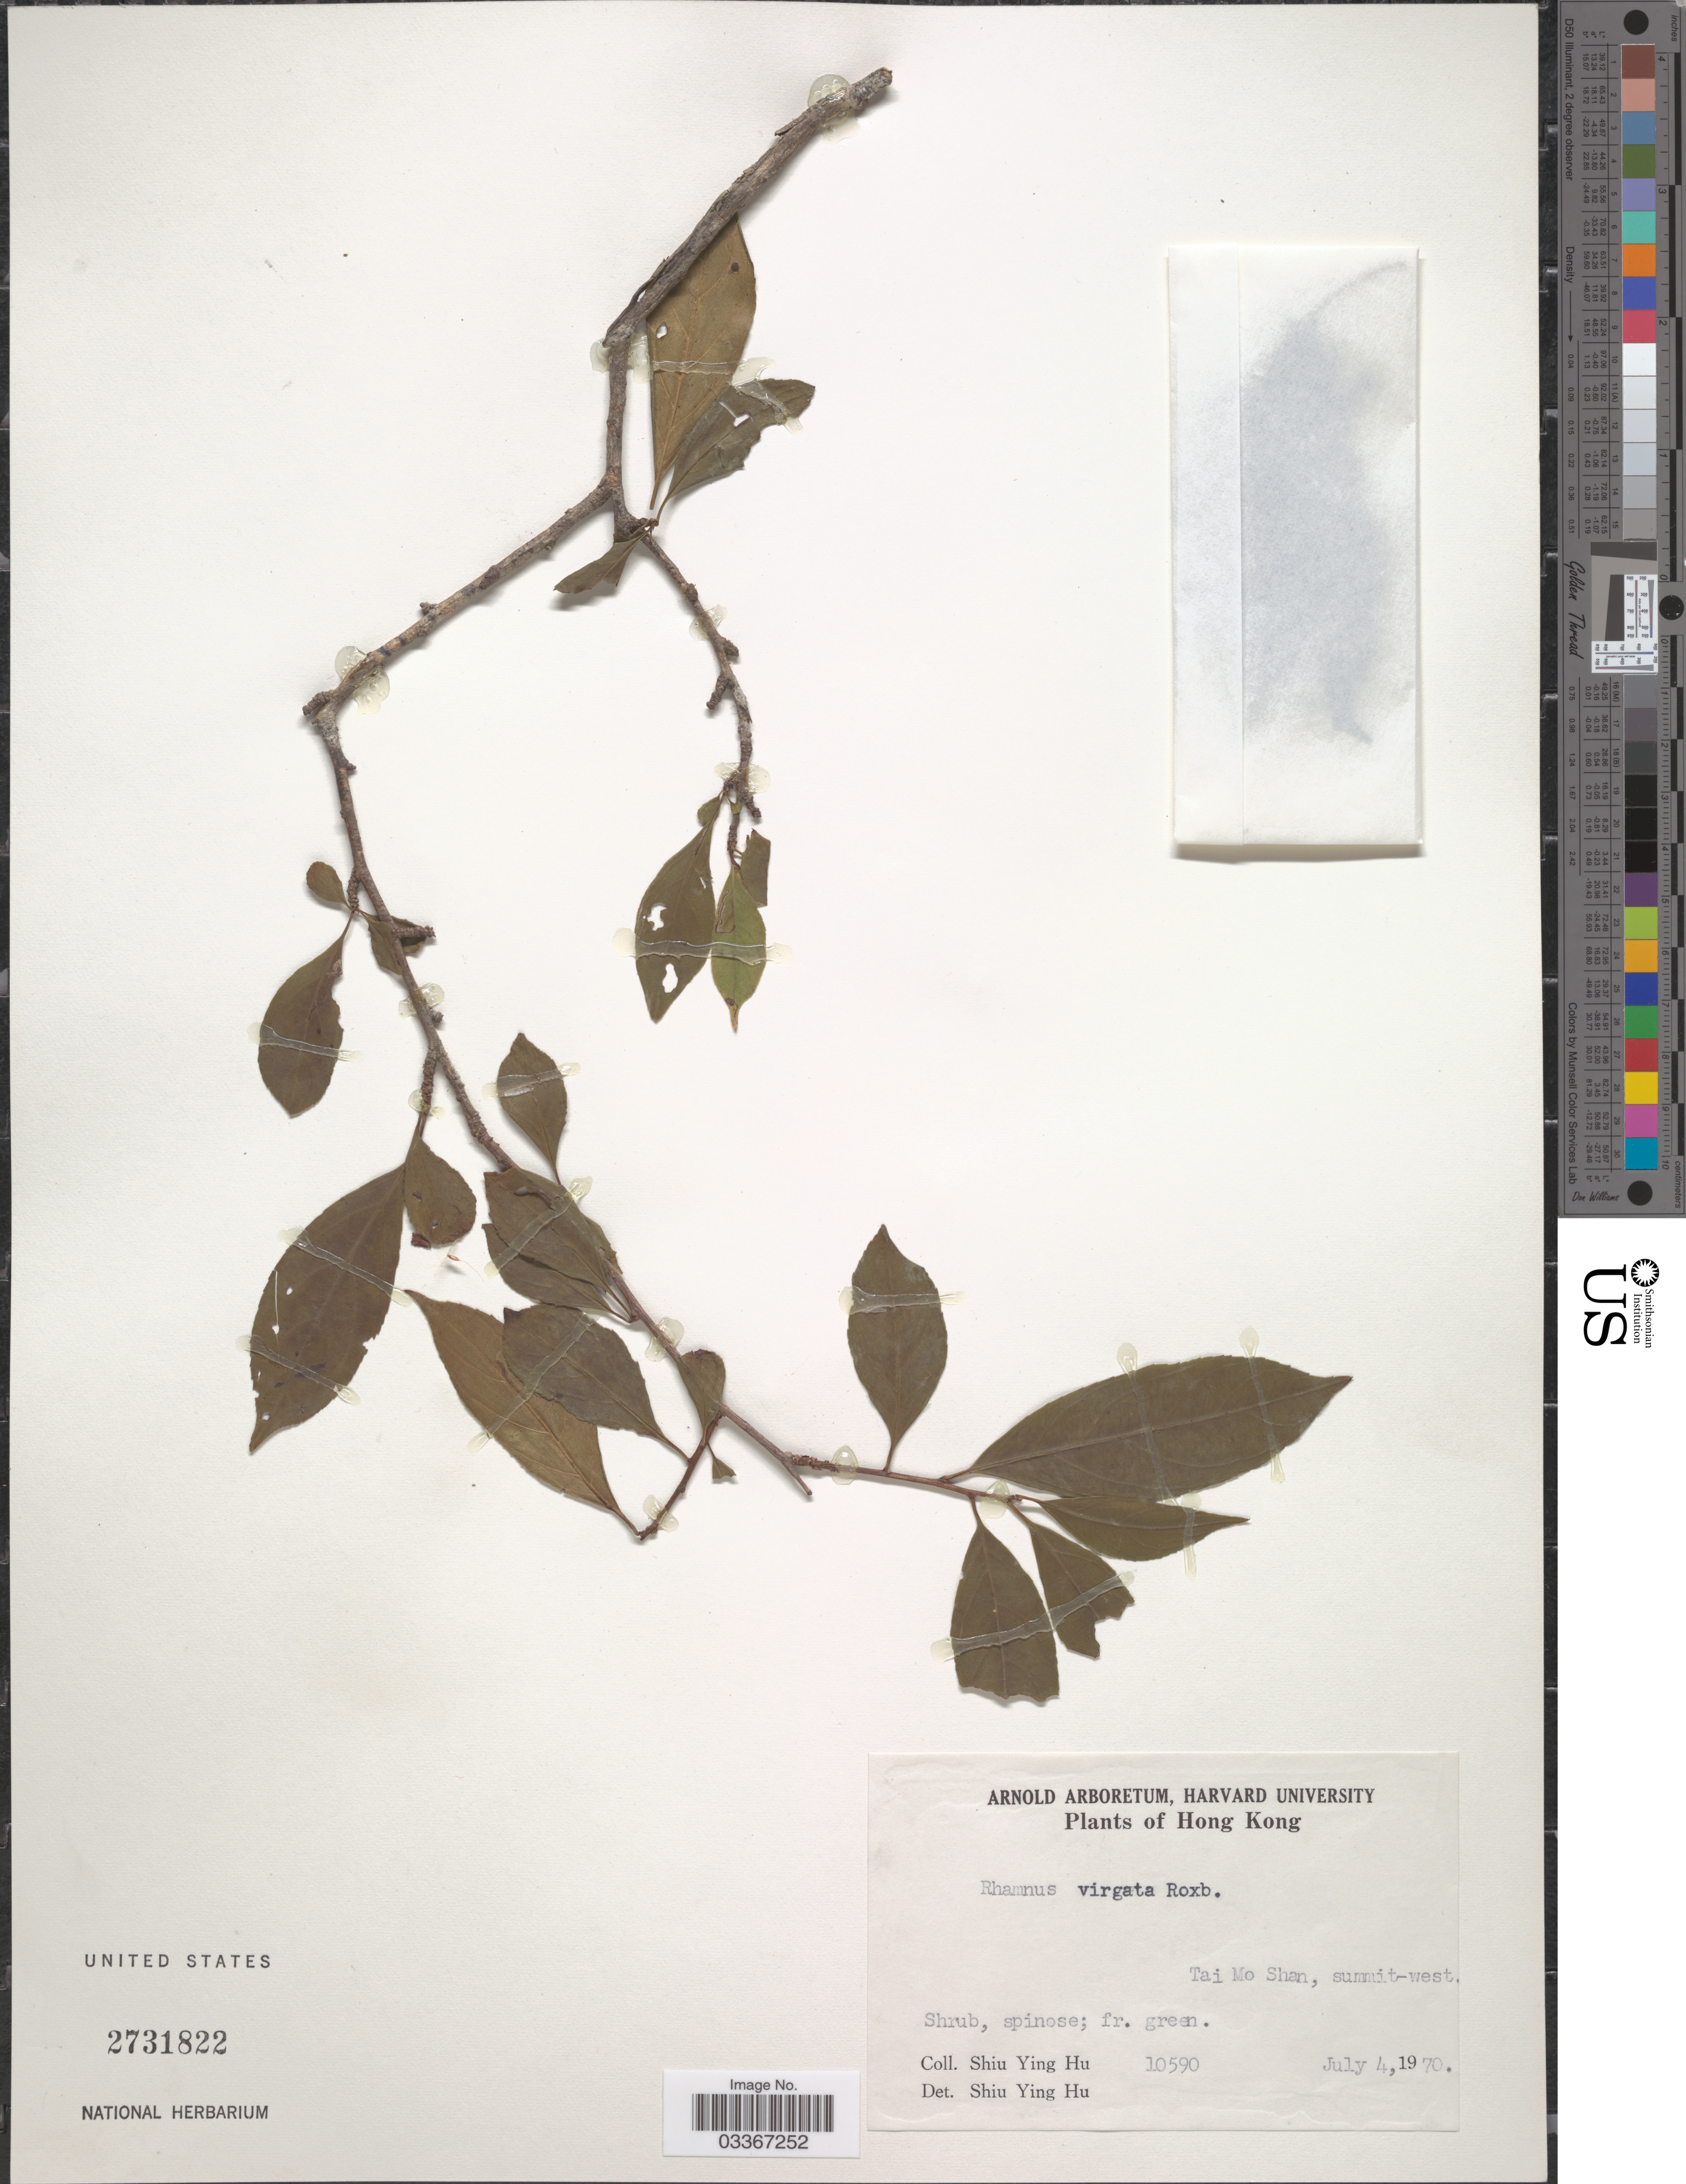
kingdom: Plantae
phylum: Tracheophyta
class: Magnoliopsida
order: Rosales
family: Rhamnaceae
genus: Rhamnus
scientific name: Rhamnus virgata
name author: Roxb.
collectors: S. Y. Hu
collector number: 10590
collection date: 1970-07-04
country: China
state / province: Hong Kong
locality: Tai Mo Shan, summit-west.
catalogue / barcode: US 2731822